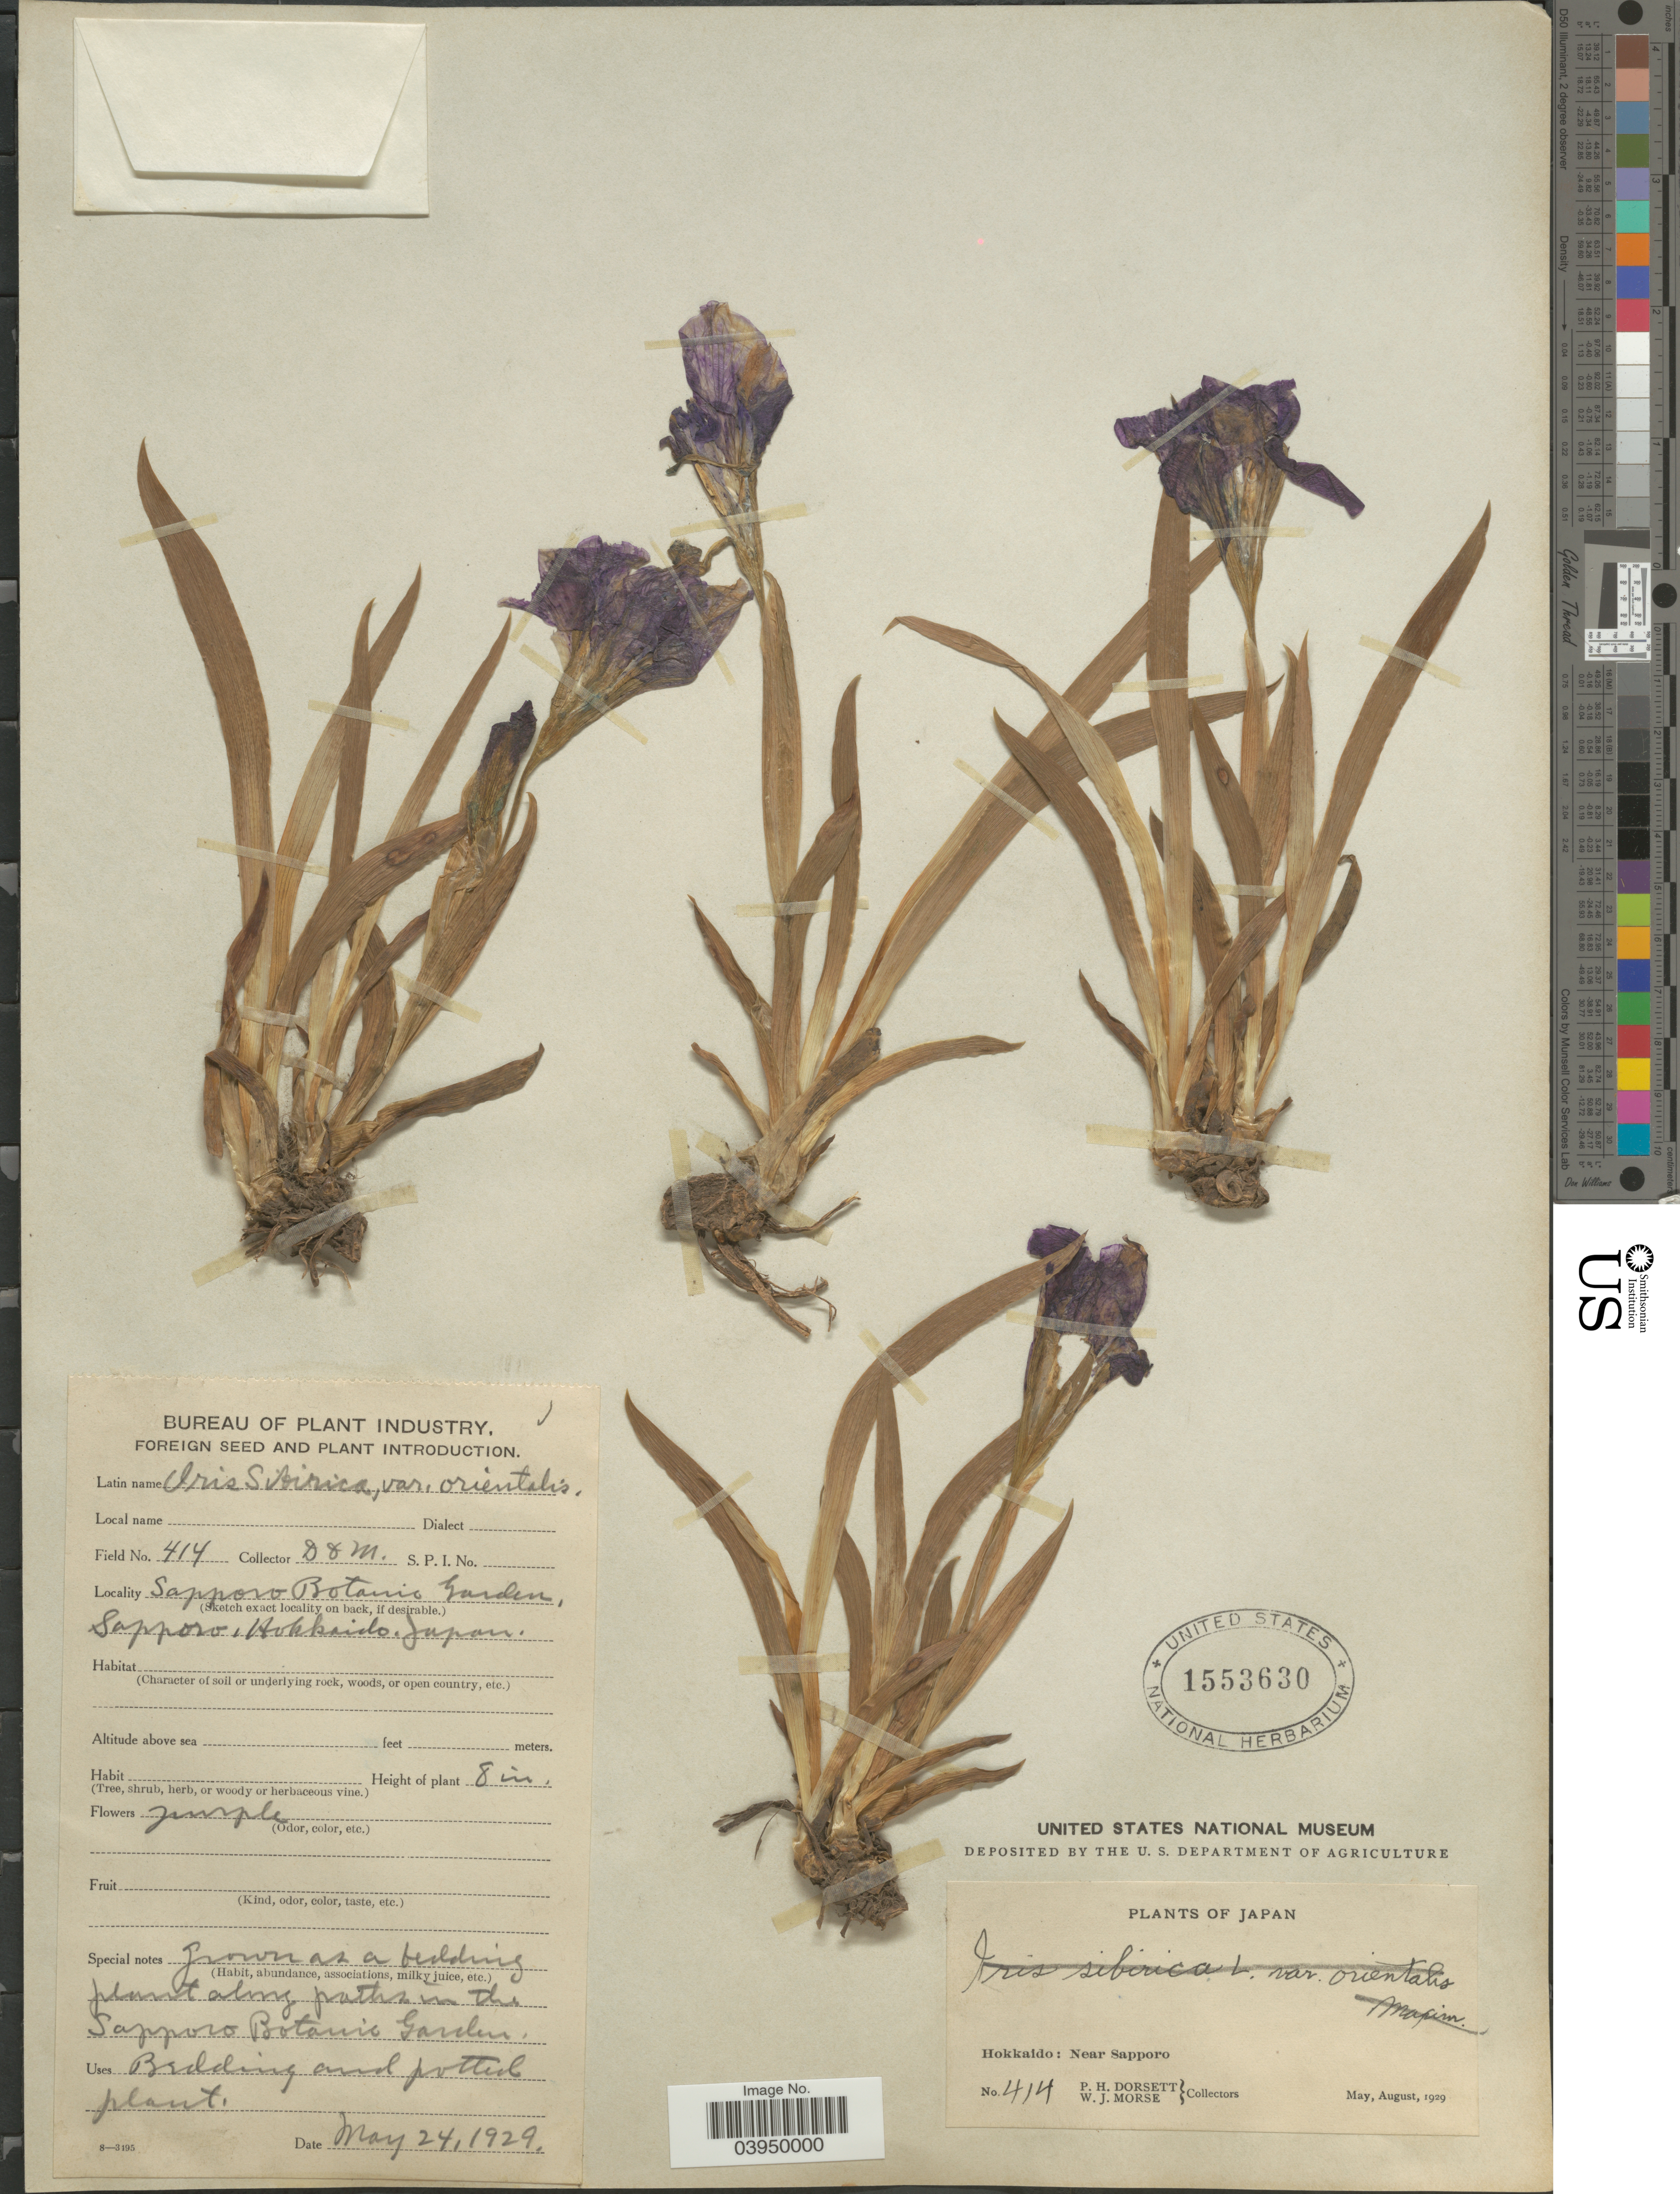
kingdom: Plantae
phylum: Tracheophyta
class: Liliopsida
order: Asparagales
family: Iridaceae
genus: Iris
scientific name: Iris sp.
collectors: P. H. Dorsett & W. J. Morse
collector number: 414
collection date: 1929-05-24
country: Japan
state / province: Hokkaidō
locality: Hokkaido: Near Sapporo. Sapporo Botanic Garden, Sapporo, Hokkaido.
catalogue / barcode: US 1553630